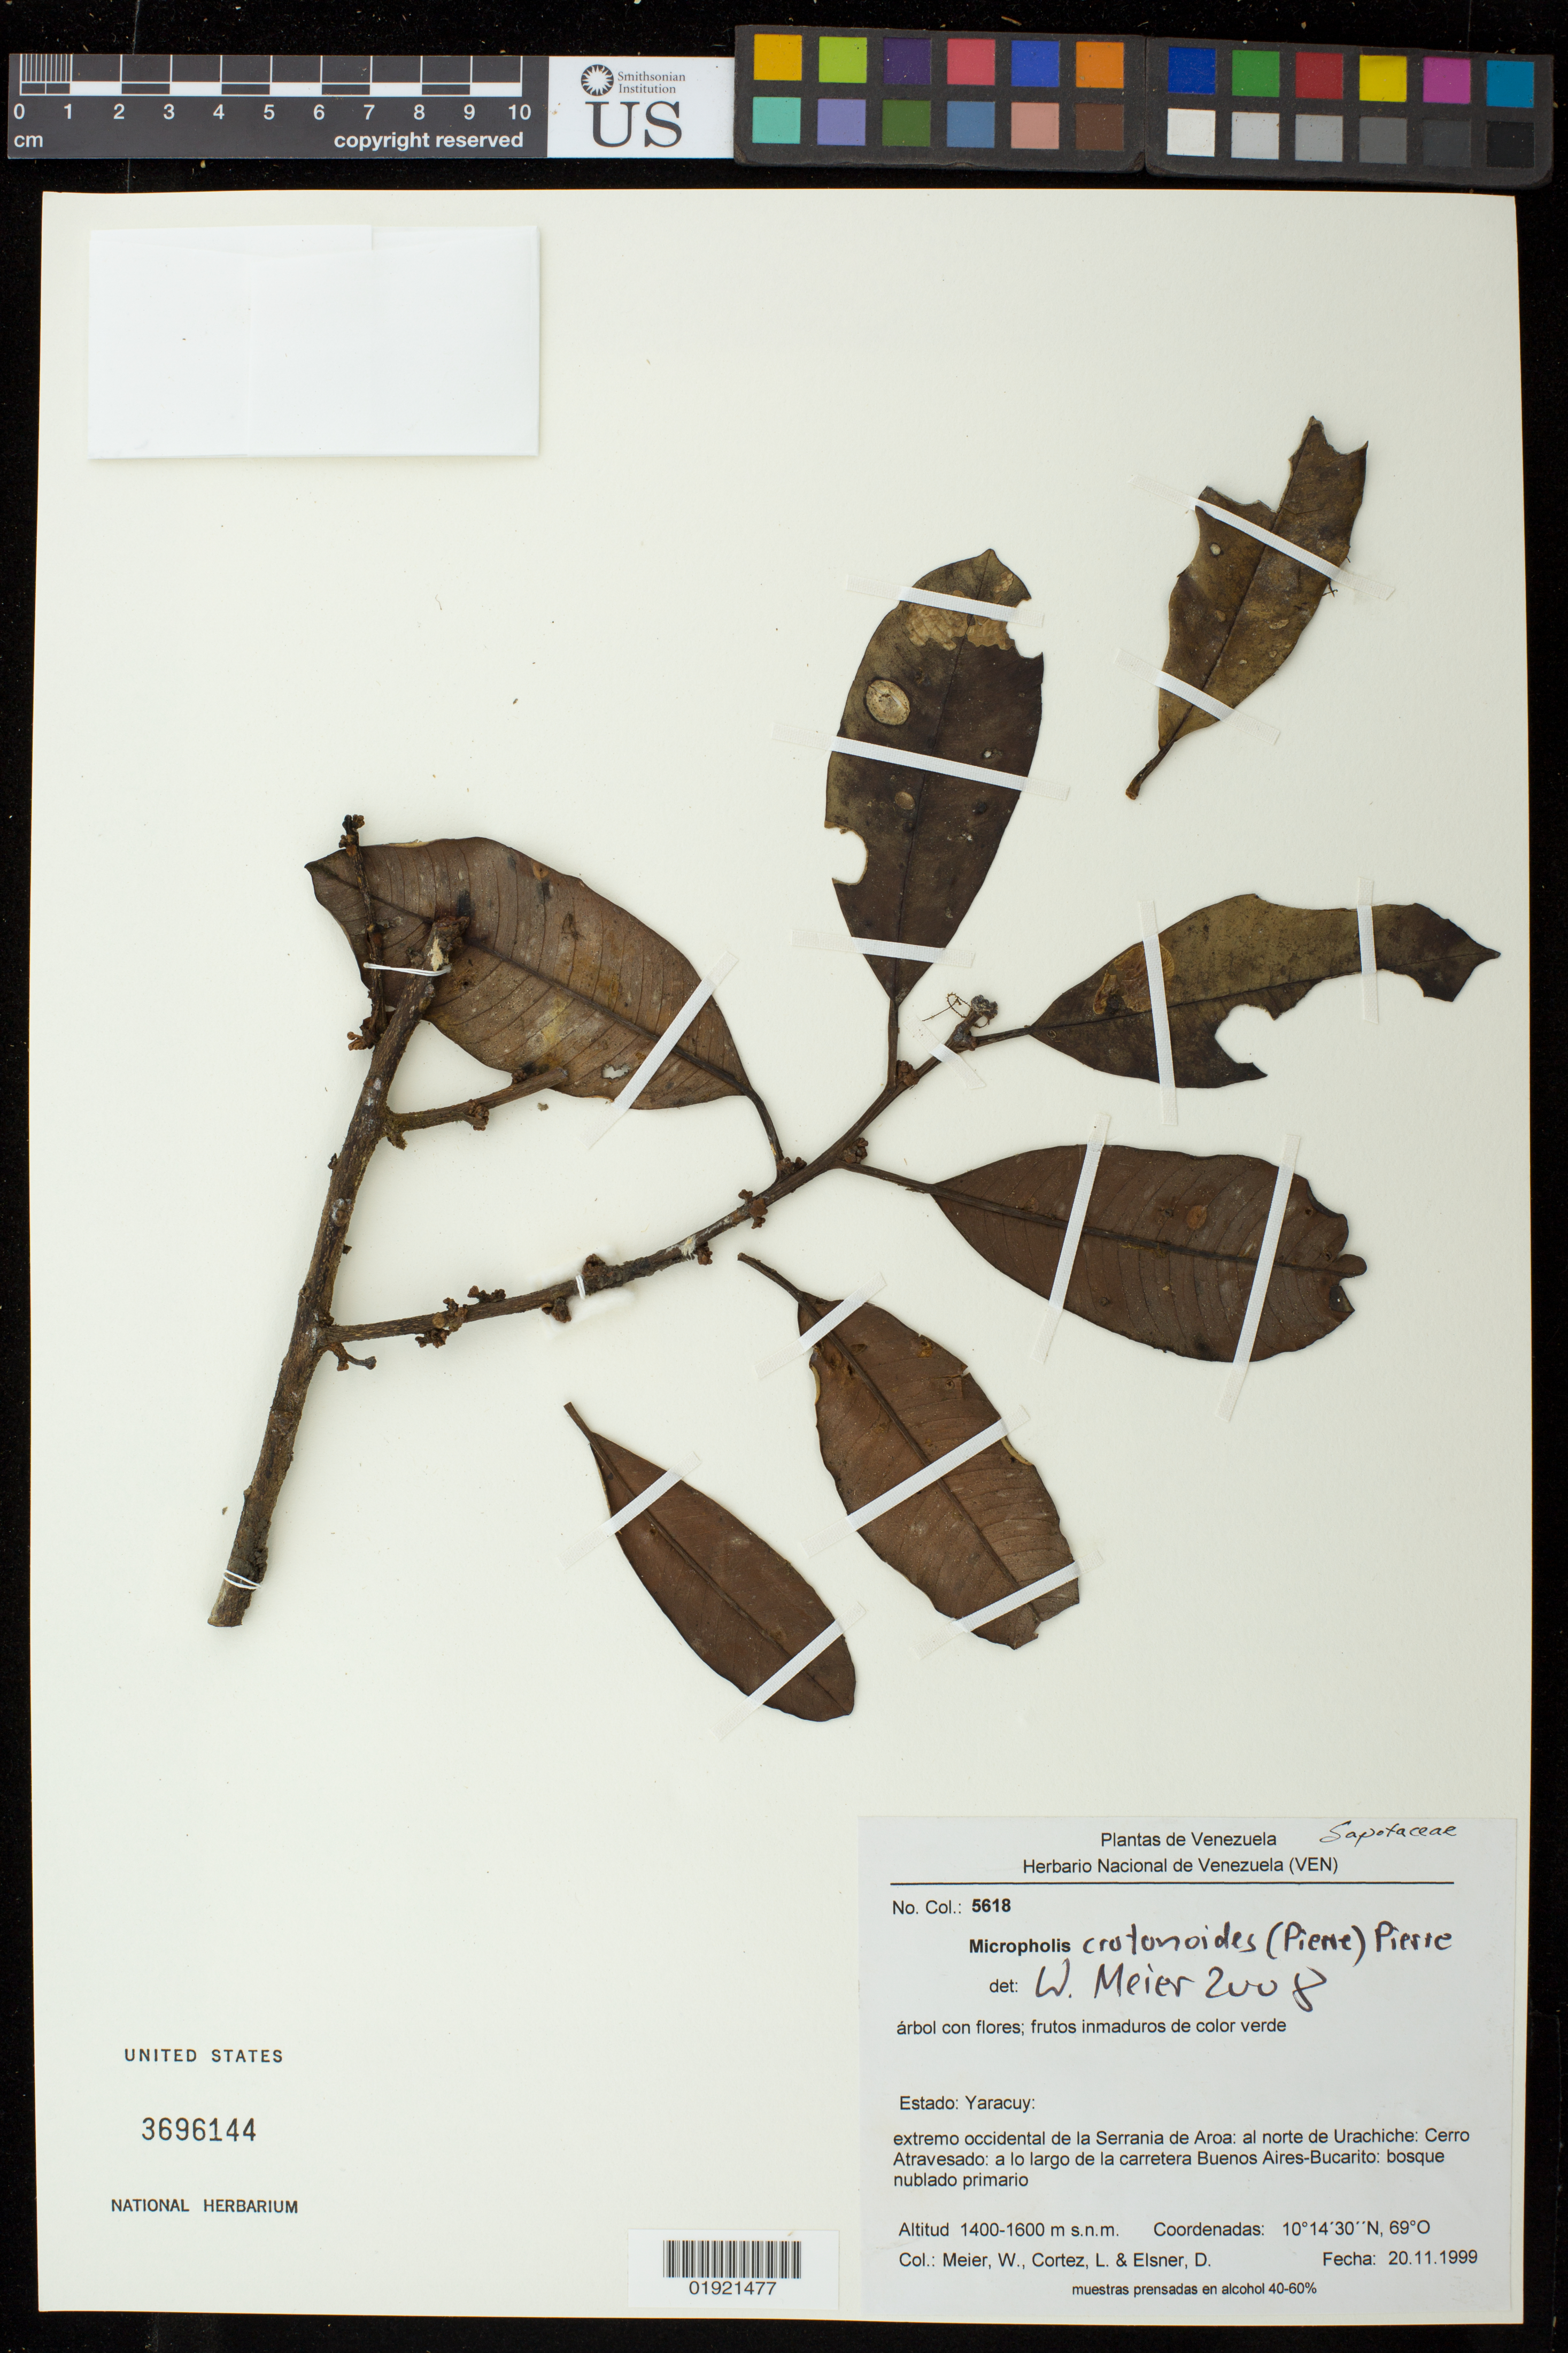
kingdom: Plantae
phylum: Tracheophyta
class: Magnoliopsida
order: Ericales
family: Sapotaceae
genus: Micropholis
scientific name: Micropholis crotonoides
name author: (Pierre) Pierre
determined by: Meier, Winfried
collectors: W. Meier, L. Cortéz & D. Elsner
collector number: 5618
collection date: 1999-11-20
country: Venezuela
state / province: Yaracuy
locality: Extremo occidental de la Serrania de Aroa: al norte de Urachiche: Cerro Atravesado: a lo largo de la carretera Buenos AIres-Bucarito.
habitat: Bosque nublado primario.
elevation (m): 1400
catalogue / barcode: US 3696144